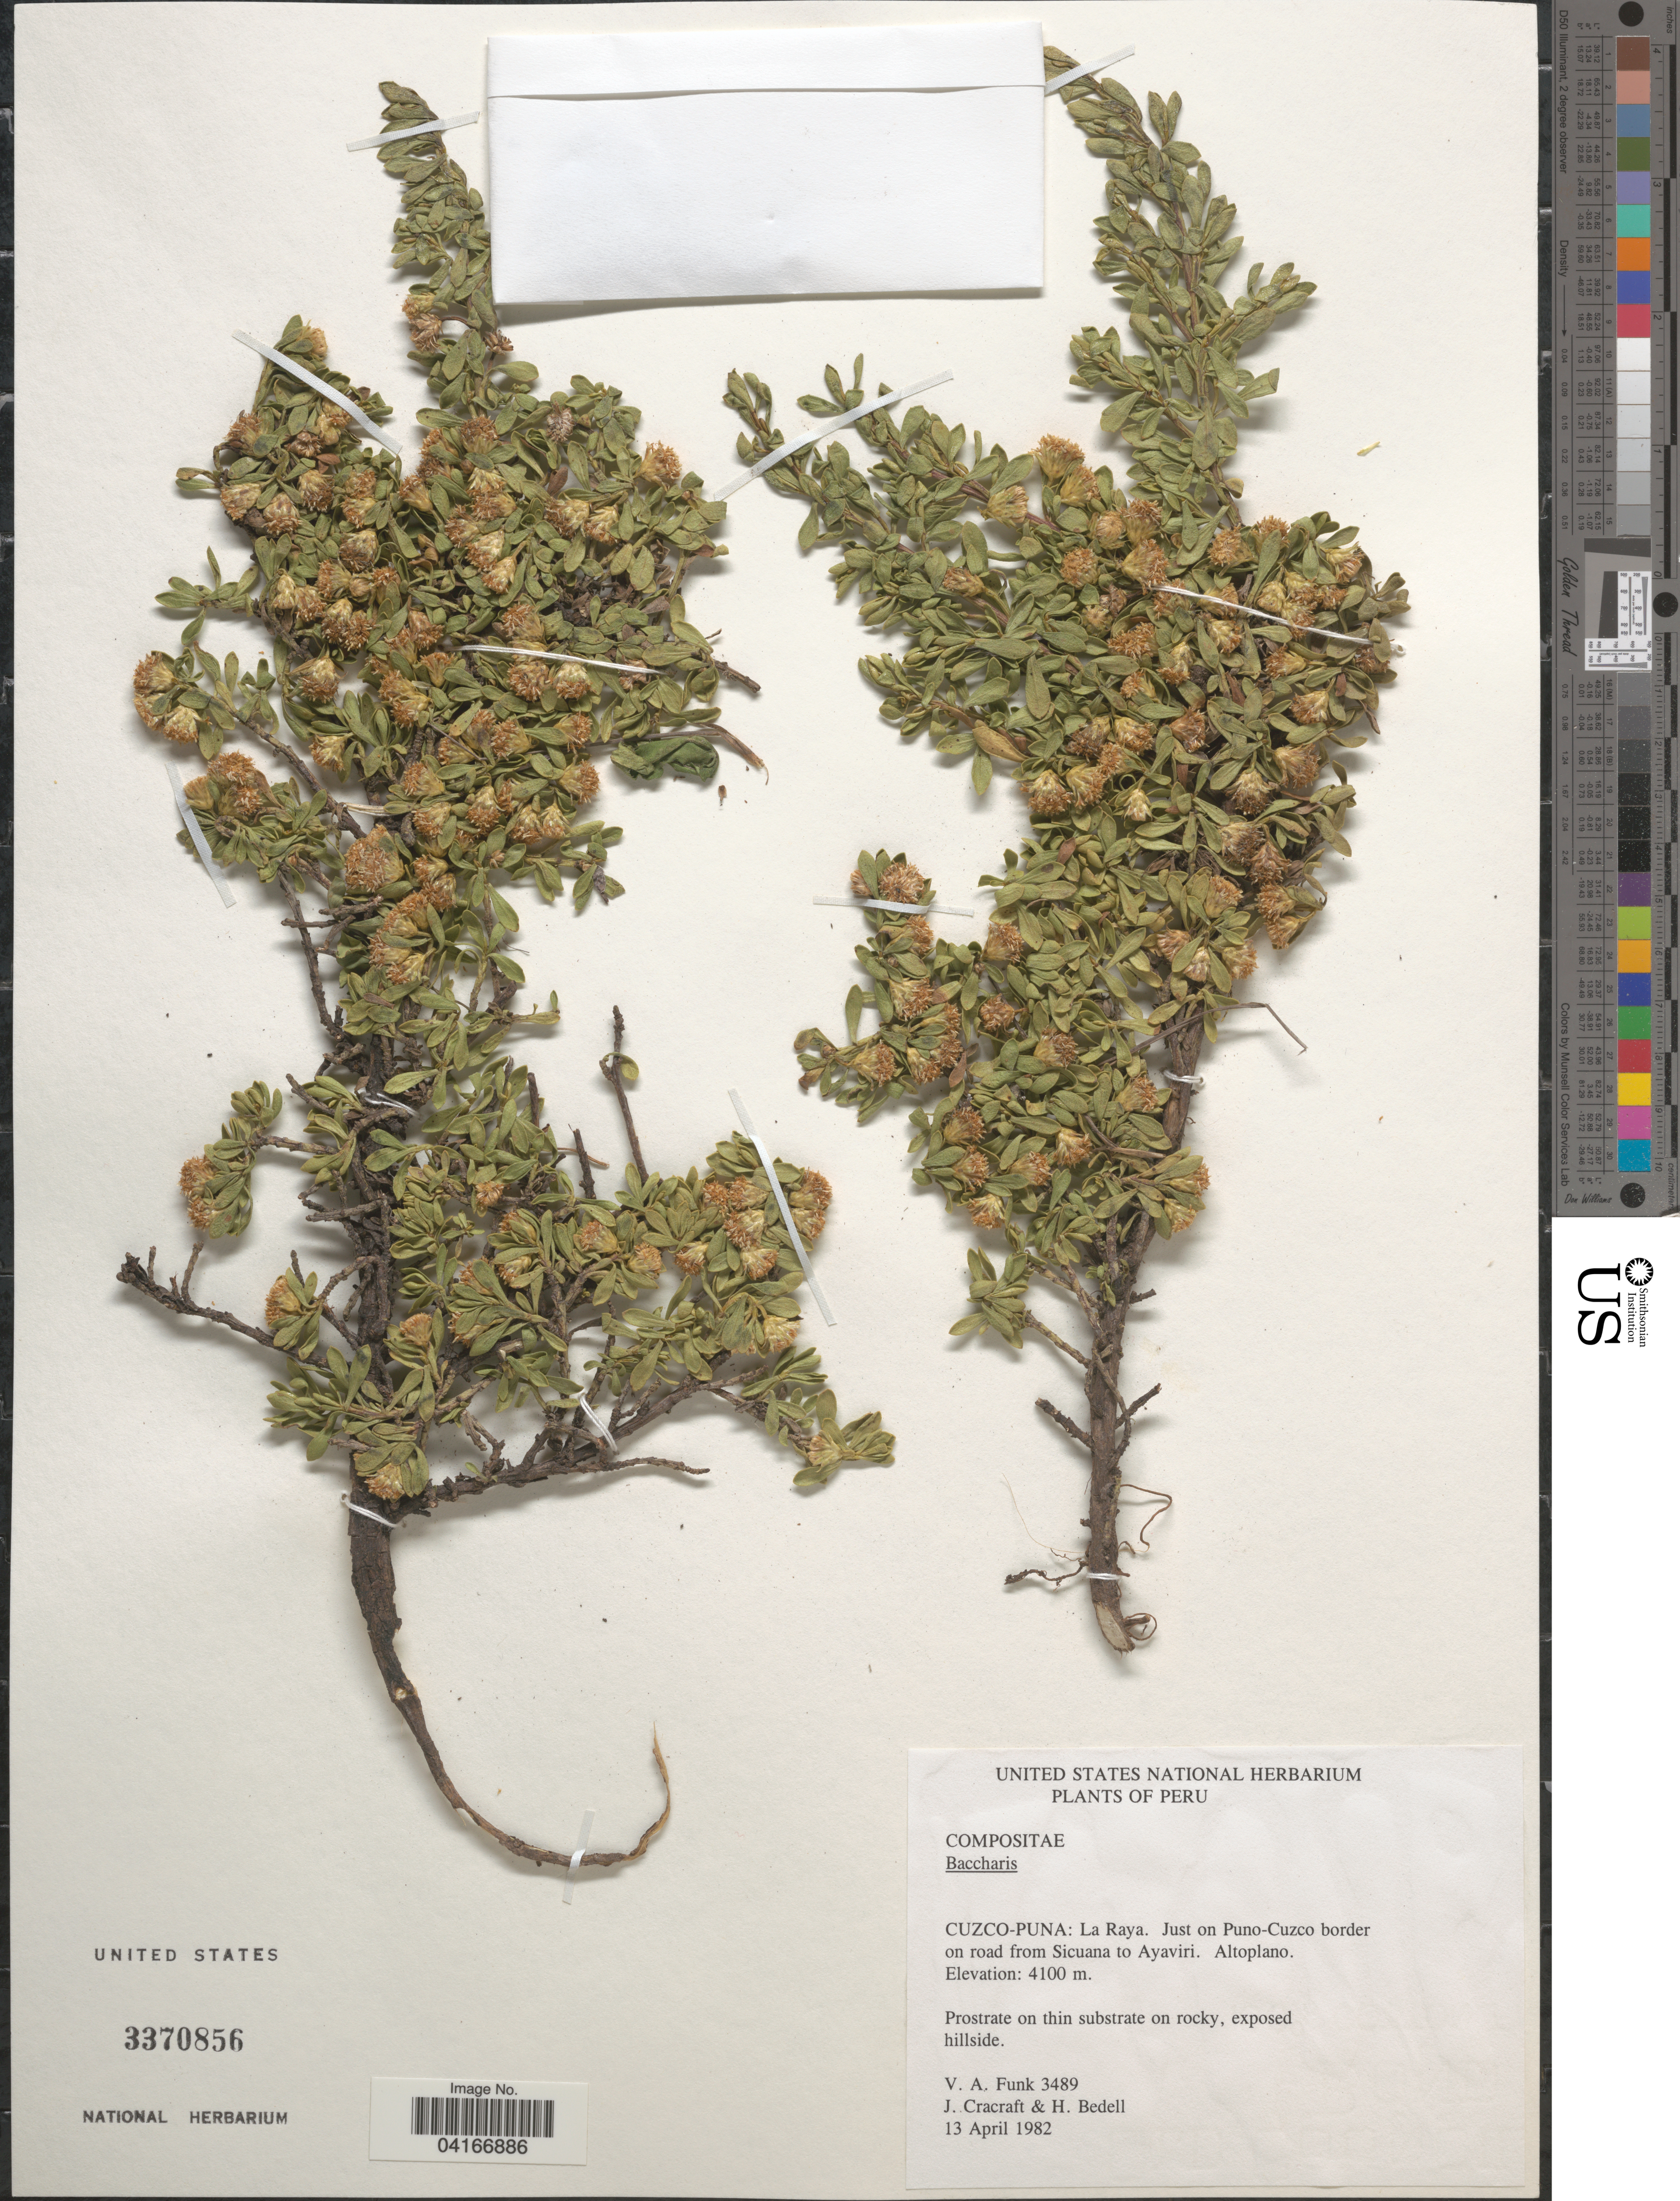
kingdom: Plantae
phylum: Tracheophyta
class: Magnoliopsida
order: Asterales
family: Asteraceae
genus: Baccharis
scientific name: Baccharis sp.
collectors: V. Funk, J. L. Cracraft & H. Bedell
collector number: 3489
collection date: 1982-04-13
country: Peru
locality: Cuzco-Puna: La Raya. Just on Puno-Cuzco border on road from Sicuana to Ayaviri. Altoplano.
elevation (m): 4100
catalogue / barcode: US 3370856